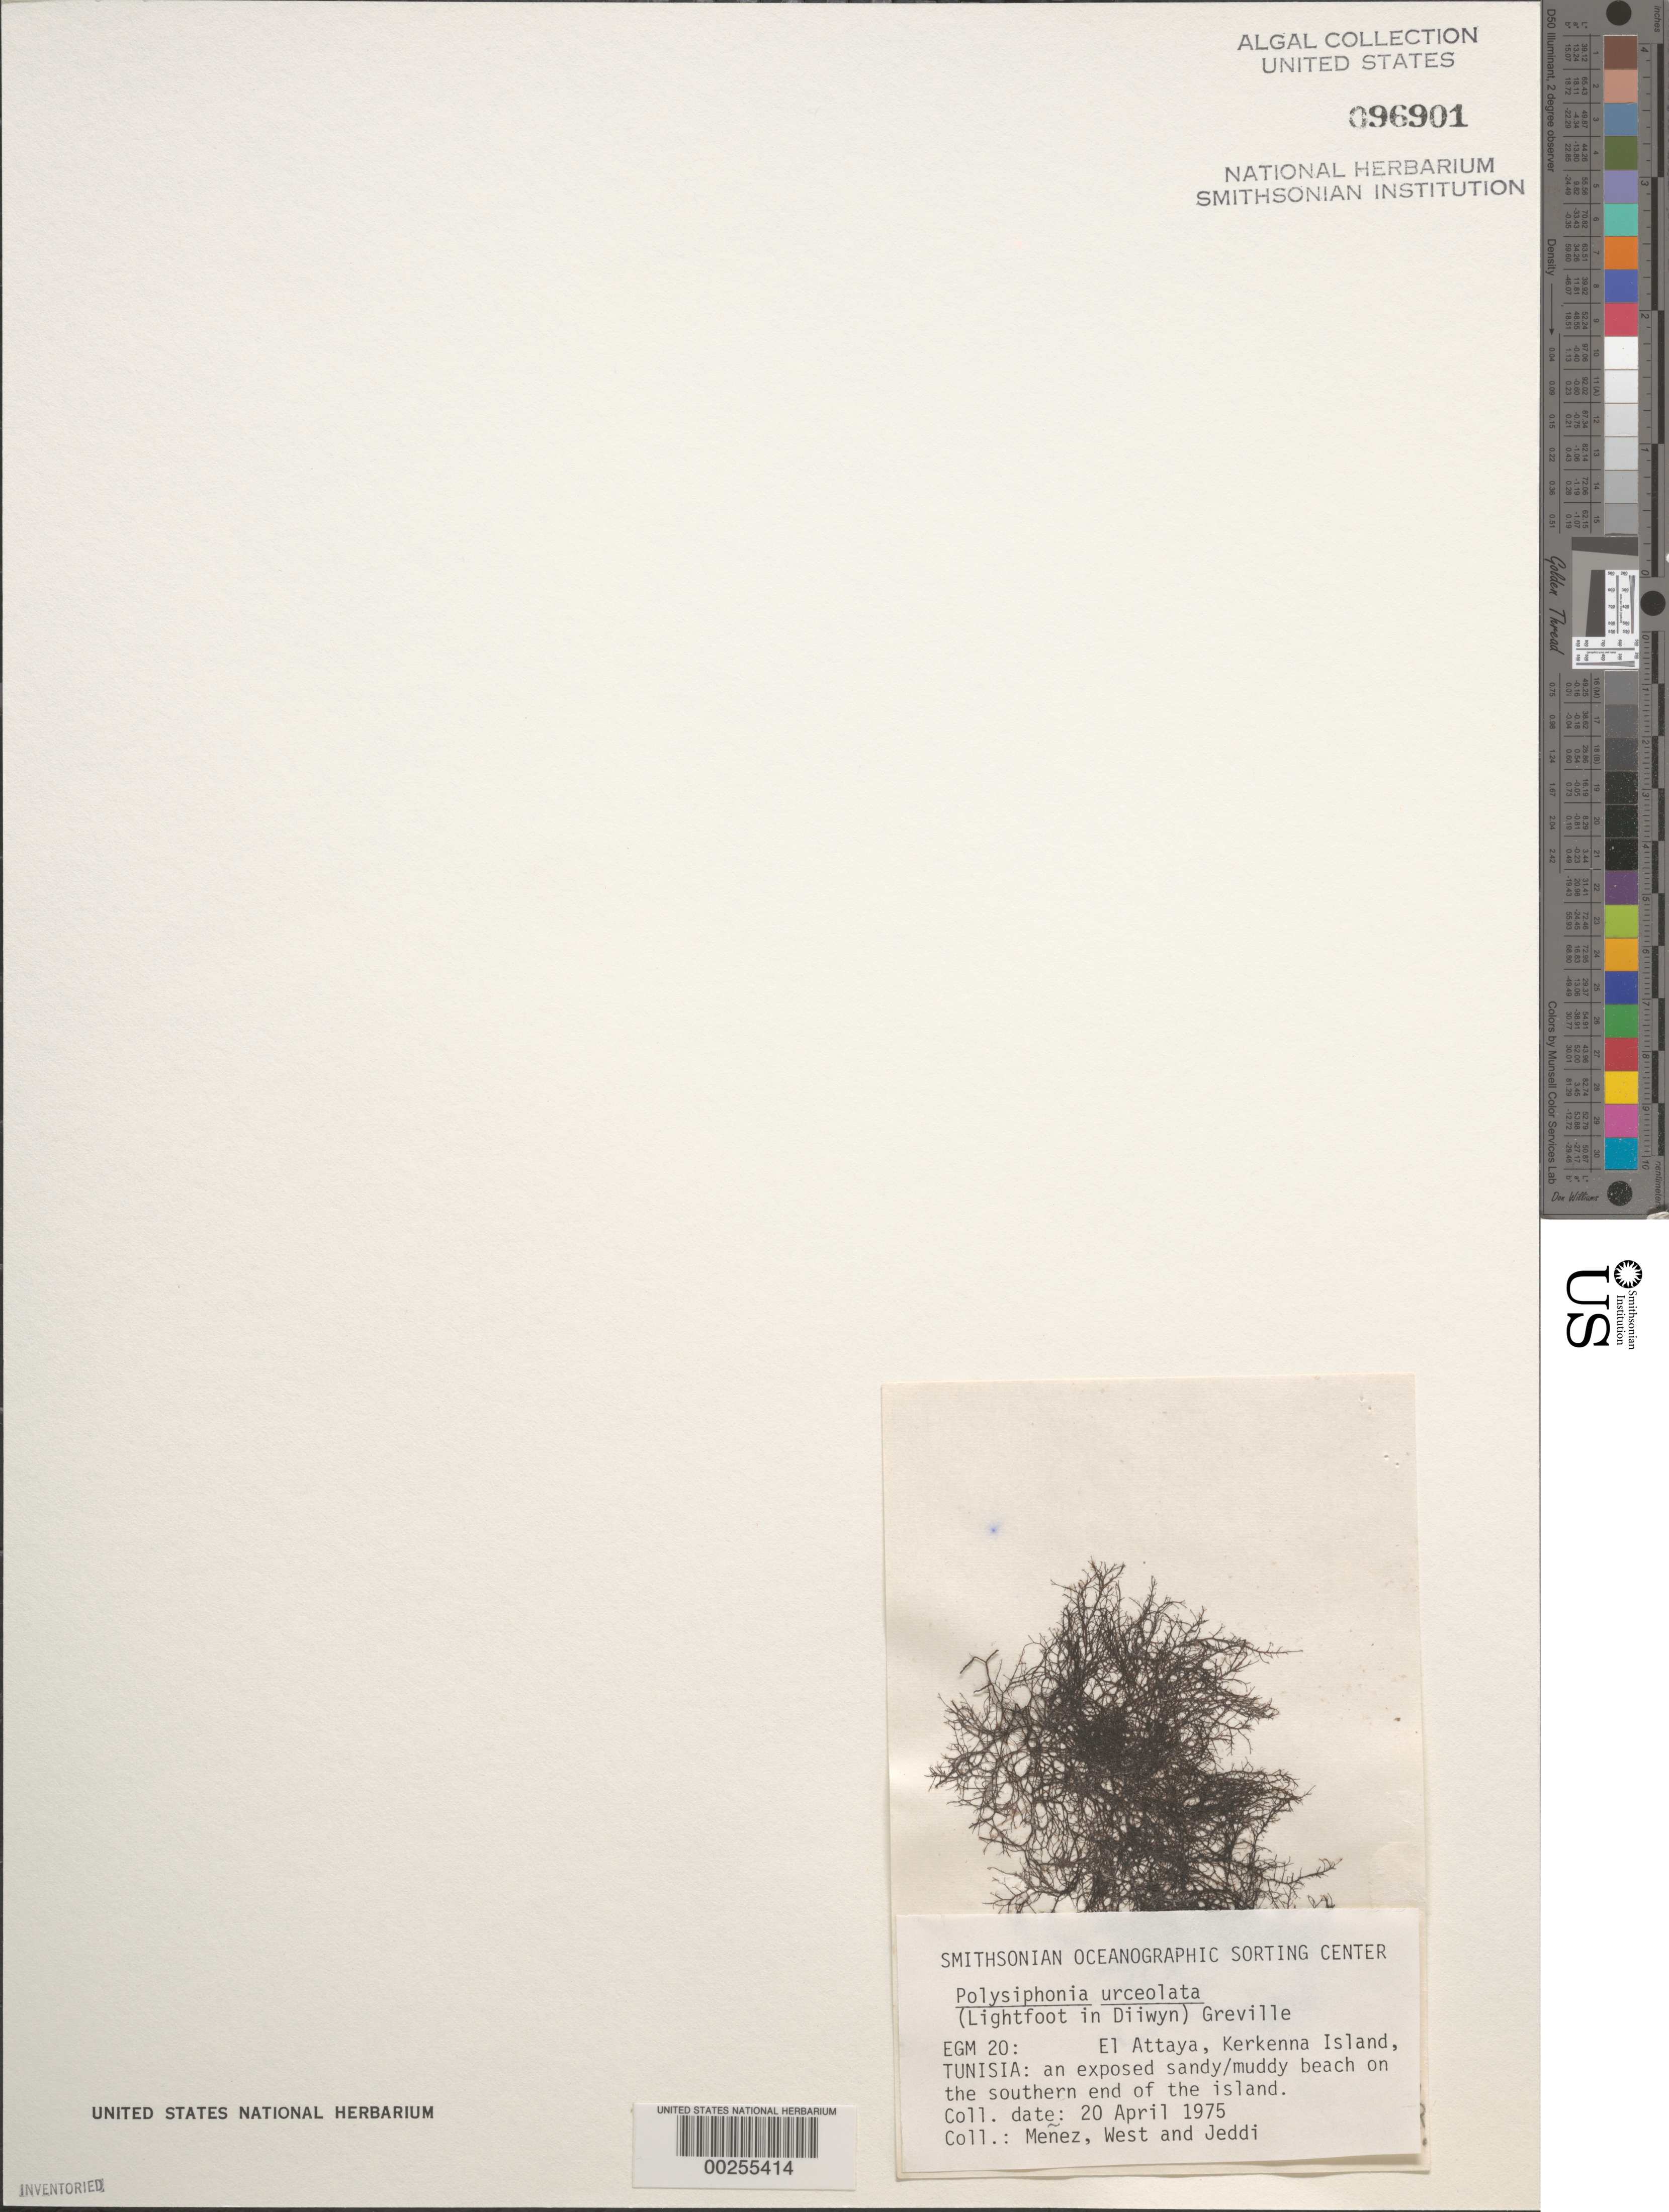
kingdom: Plantae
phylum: Rhodophyta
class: Florideophyceae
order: Ceramiales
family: Rhodomelaceae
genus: Polysiphonia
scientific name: Polysiphonia urceolata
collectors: Meñez, -. West & -. Jeddi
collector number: EGM 20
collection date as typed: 20 Apr 1975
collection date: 1975-04-20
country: Tunisia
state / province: Sfax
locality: El attaya, kerkenna island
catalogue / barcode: US 96901